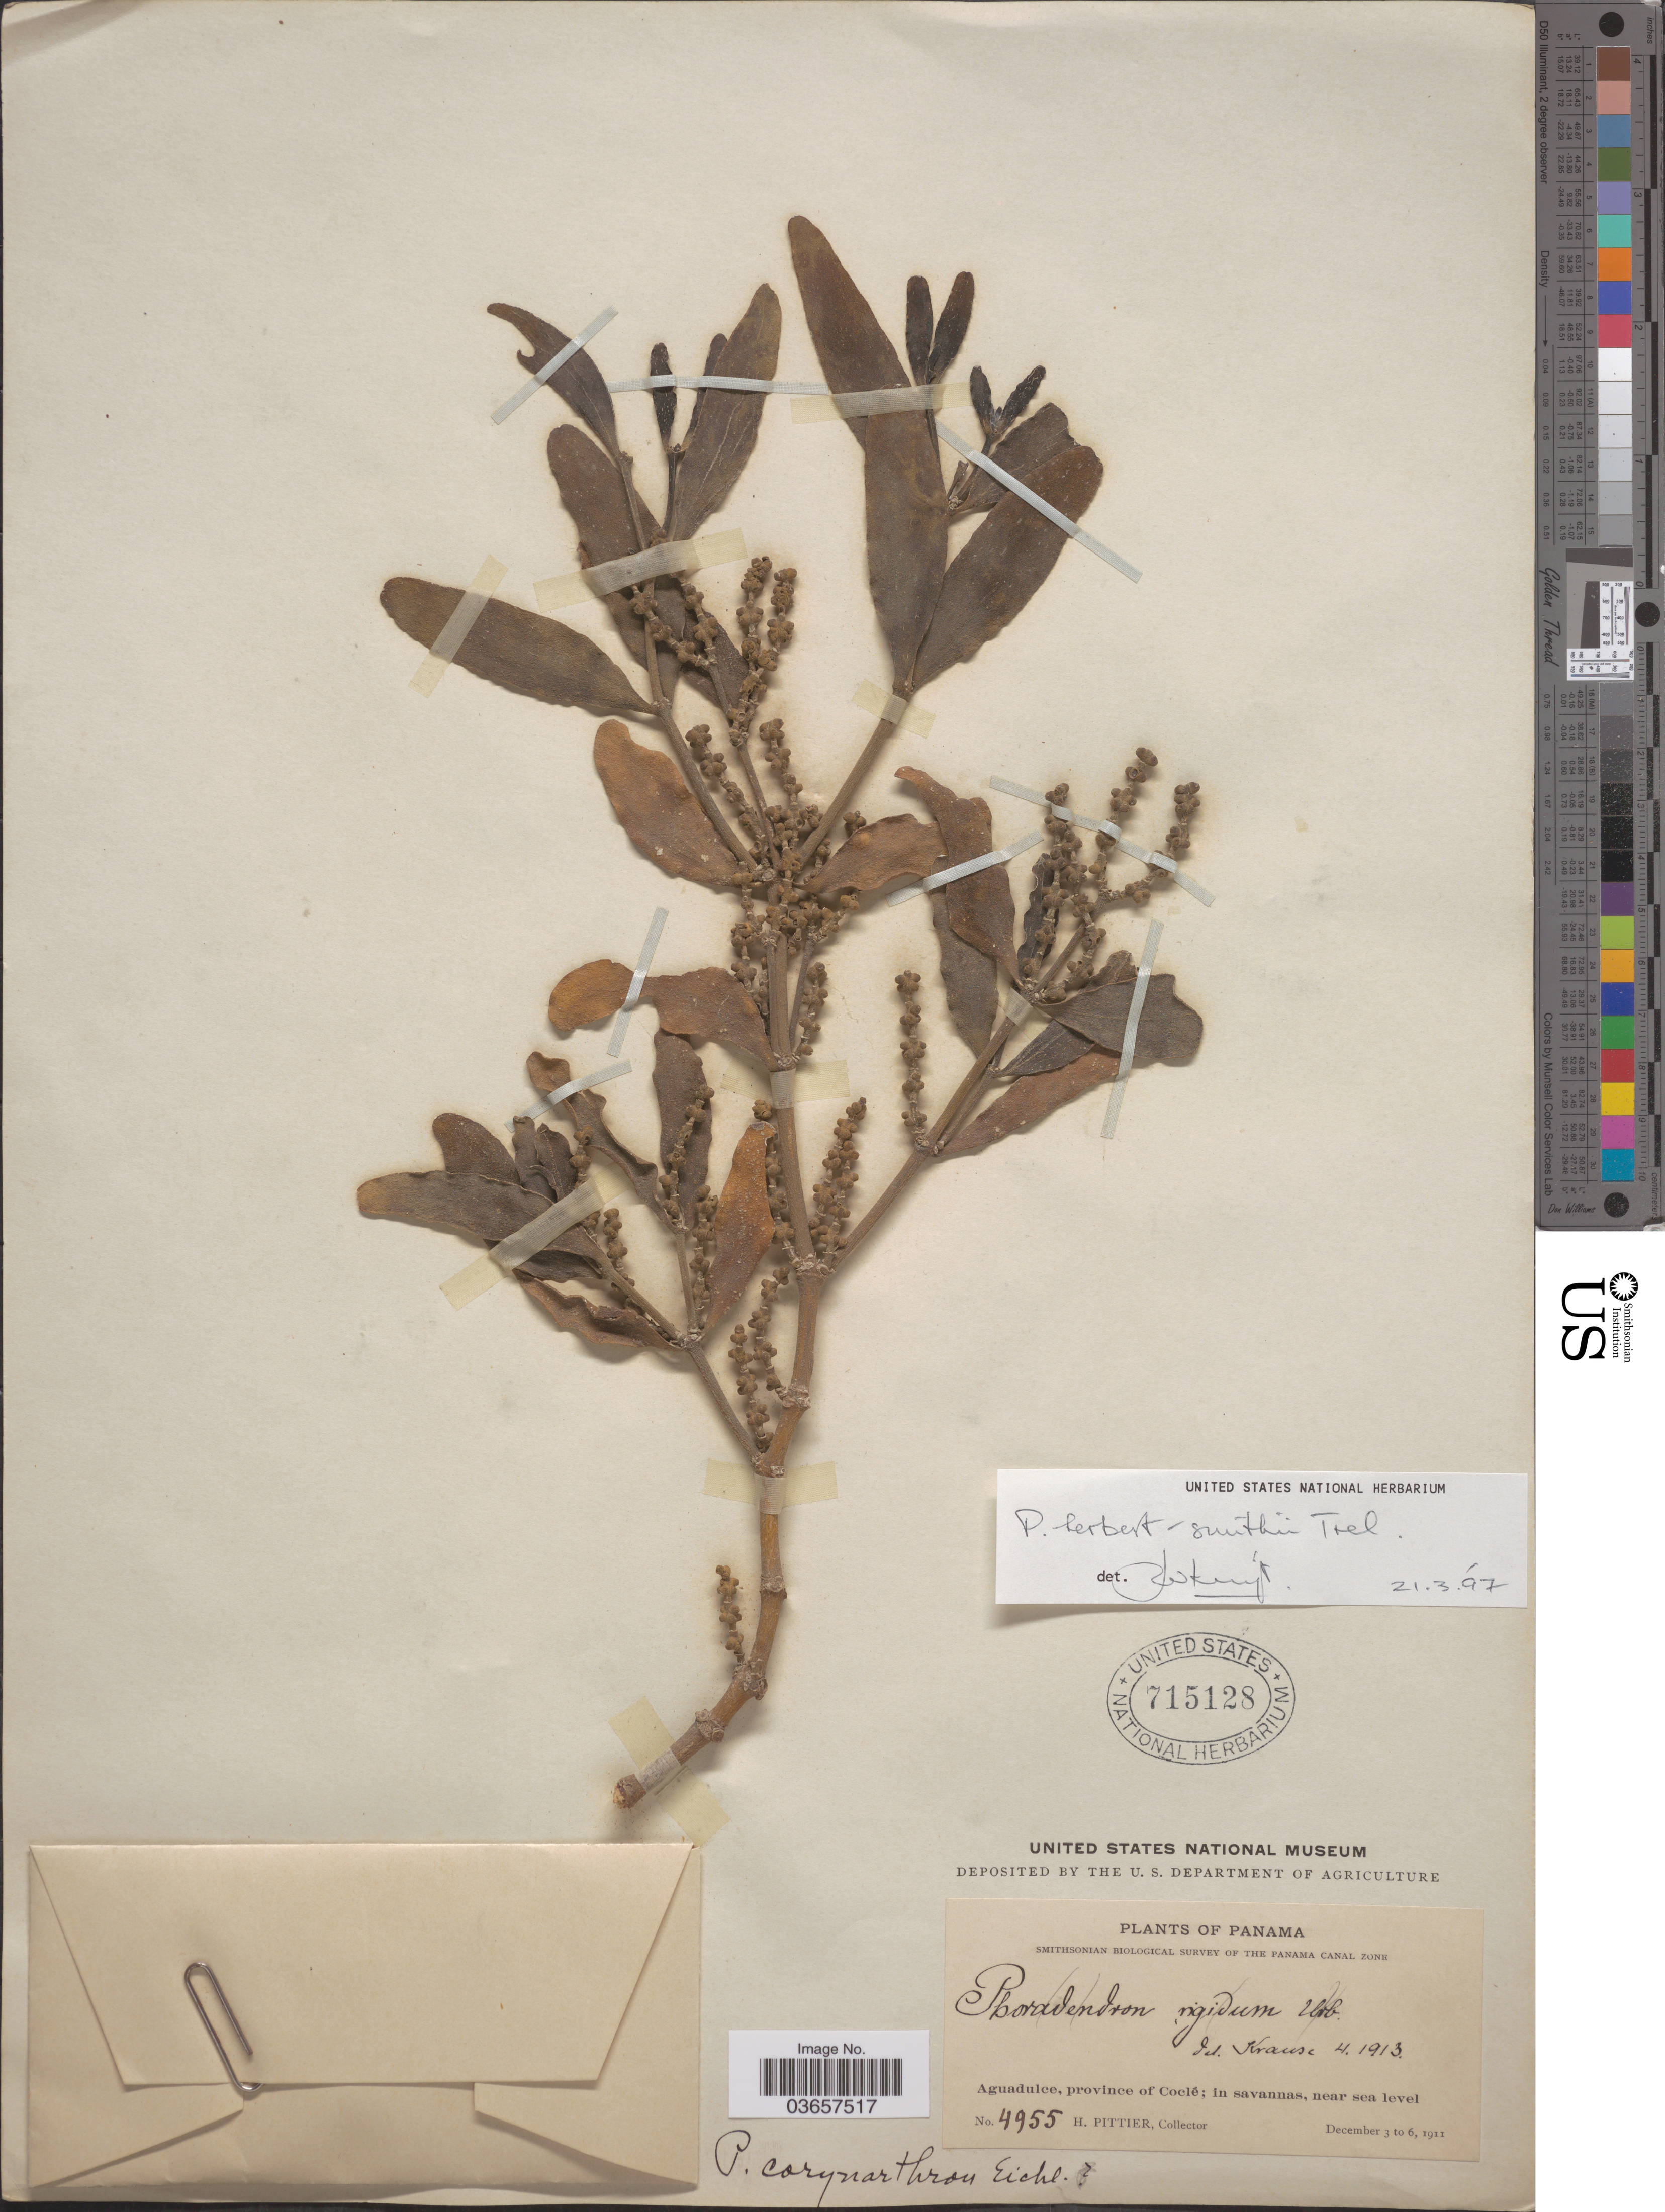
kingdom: Plantae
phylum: Tracheophyta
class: Magnoliopsida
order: Santalales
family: Viscaceae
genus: Phoradendron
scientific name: Phoradendron herbert-smithii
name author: Trel.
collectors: H. F. Pittier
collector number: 4955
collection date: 1911-12-03/1911-12-06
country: Panama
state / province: Coclé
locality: The Panama Canal Zone. Aguadulce.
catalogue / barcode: US 715128